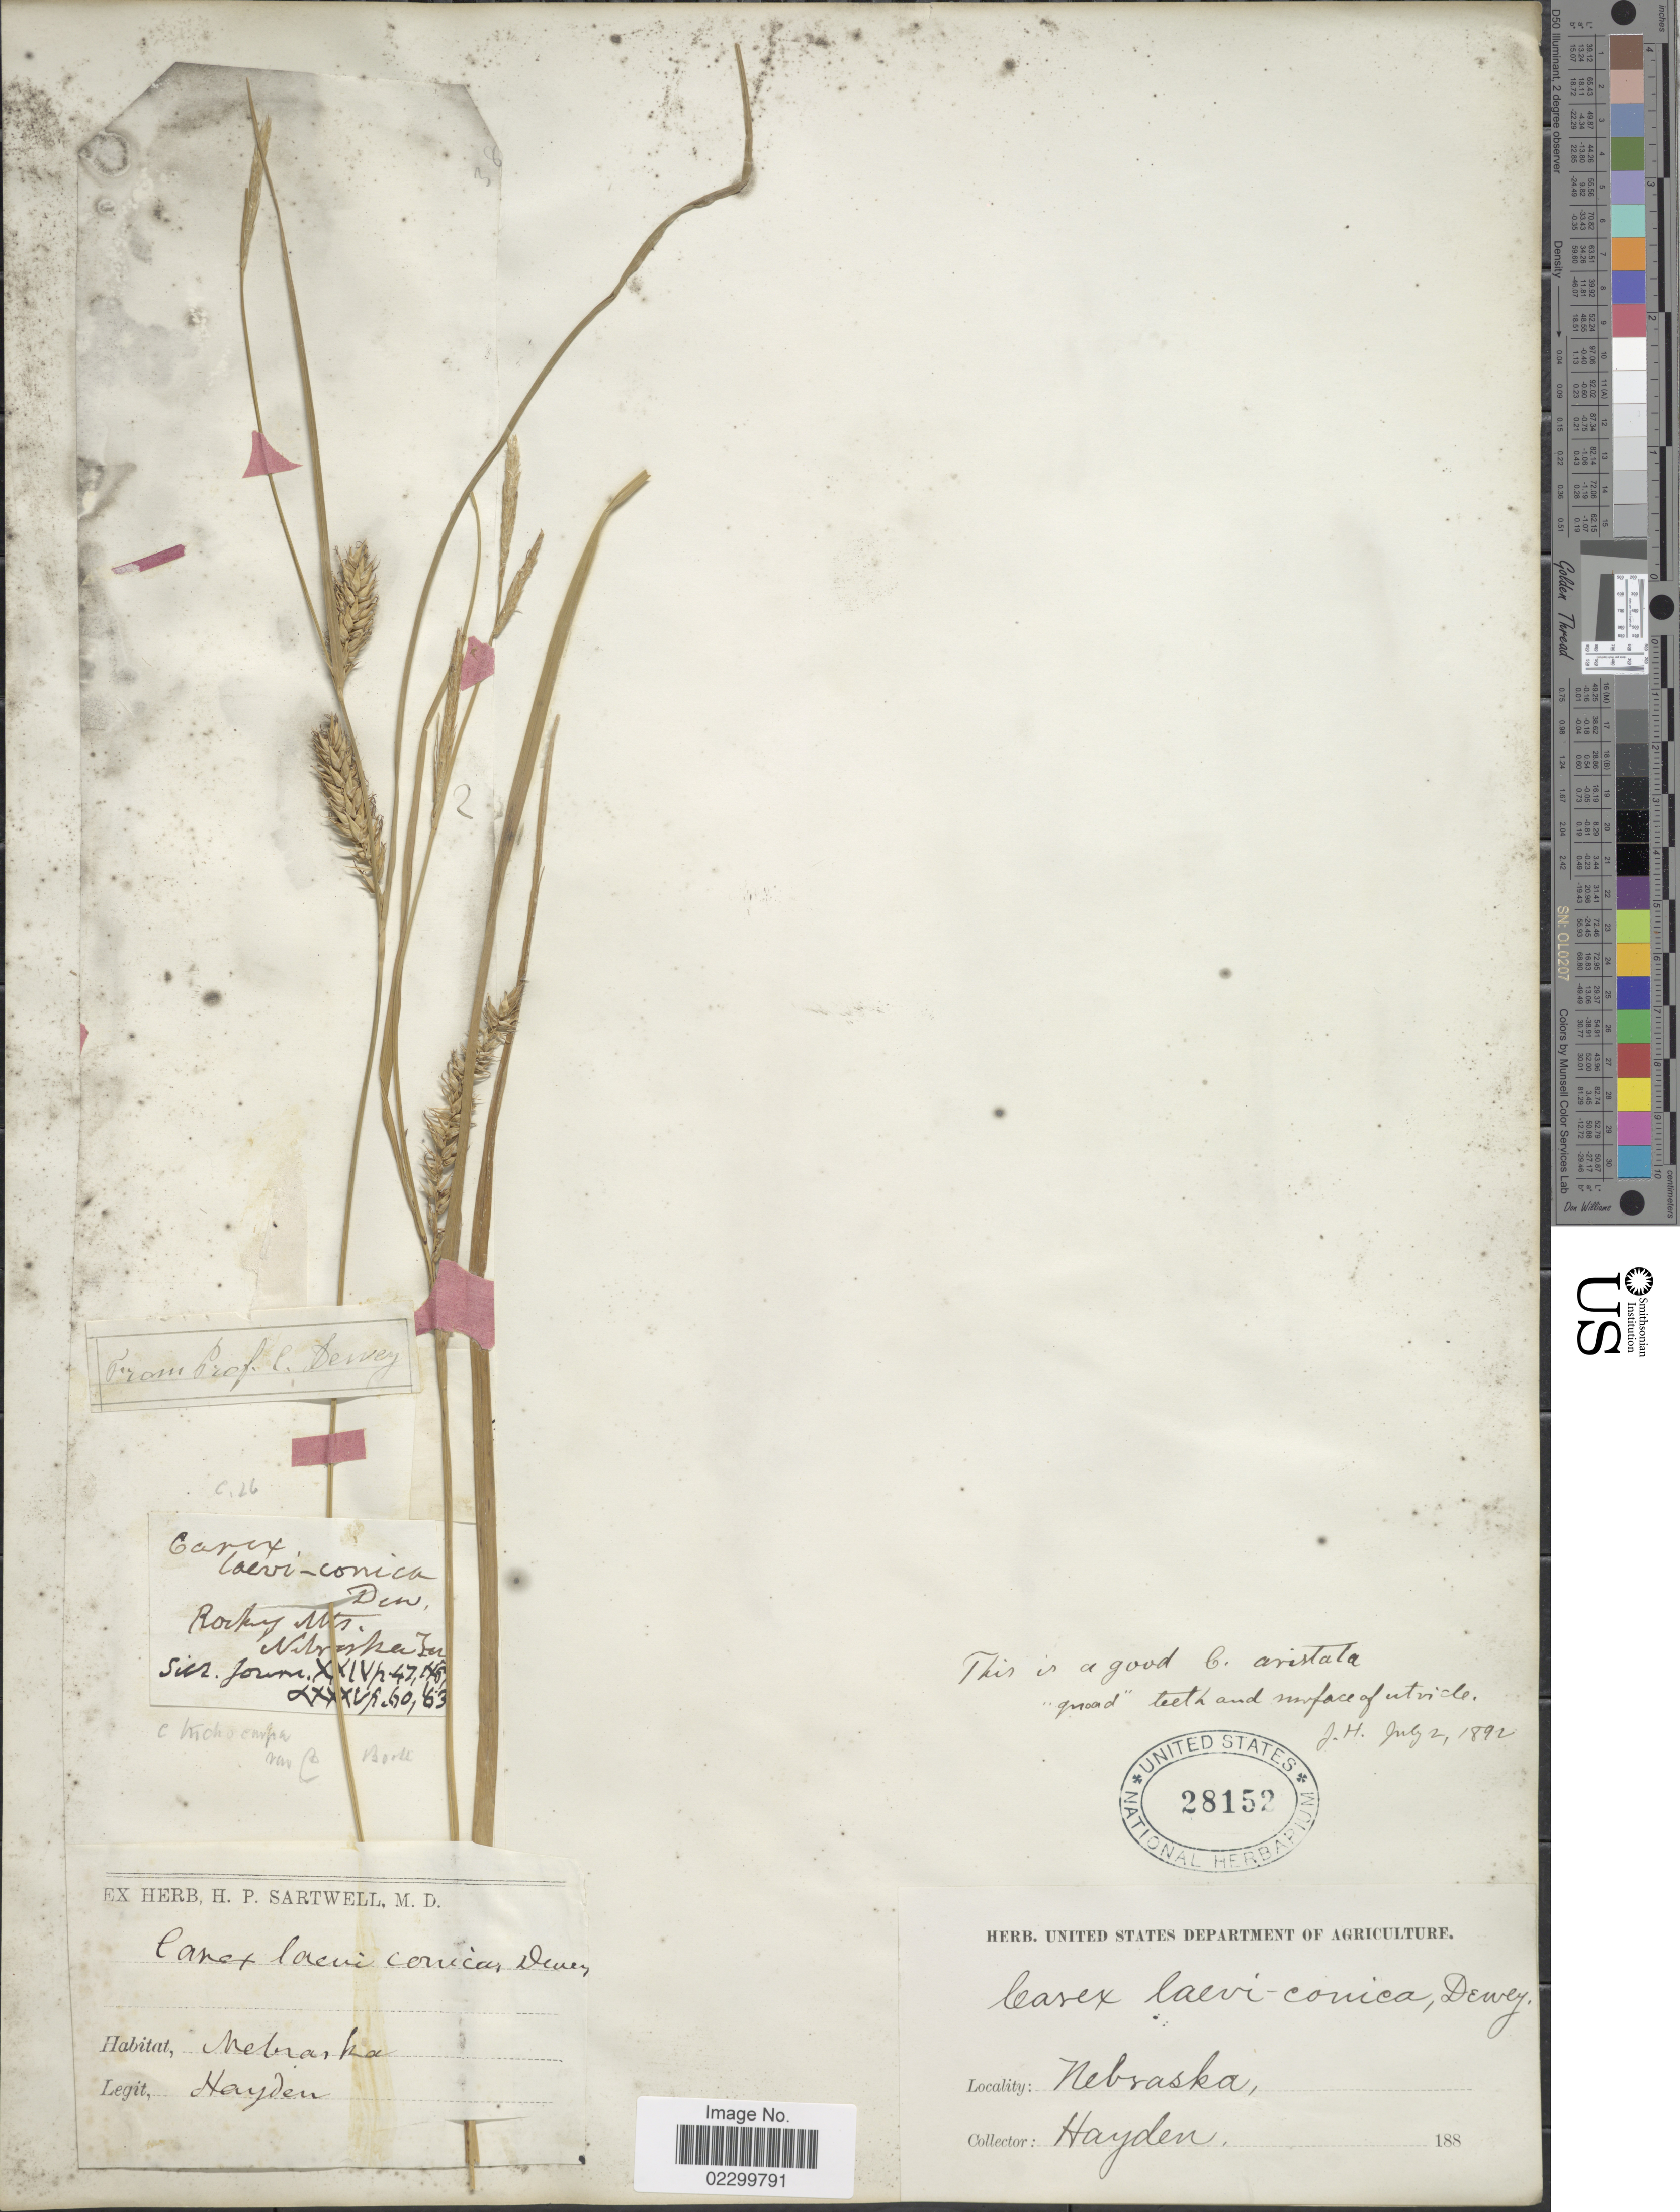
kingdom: Plantae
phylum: Tracheophyta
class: Liliopsida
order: Poales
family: Cyperaceae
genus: Carex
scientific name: Carex atherodes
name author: Spreng.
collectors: -- Hayden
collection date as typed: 188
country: United States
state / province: Nebraska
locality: Rocky Mts., Nebraska Ter.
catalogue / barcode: US 28152